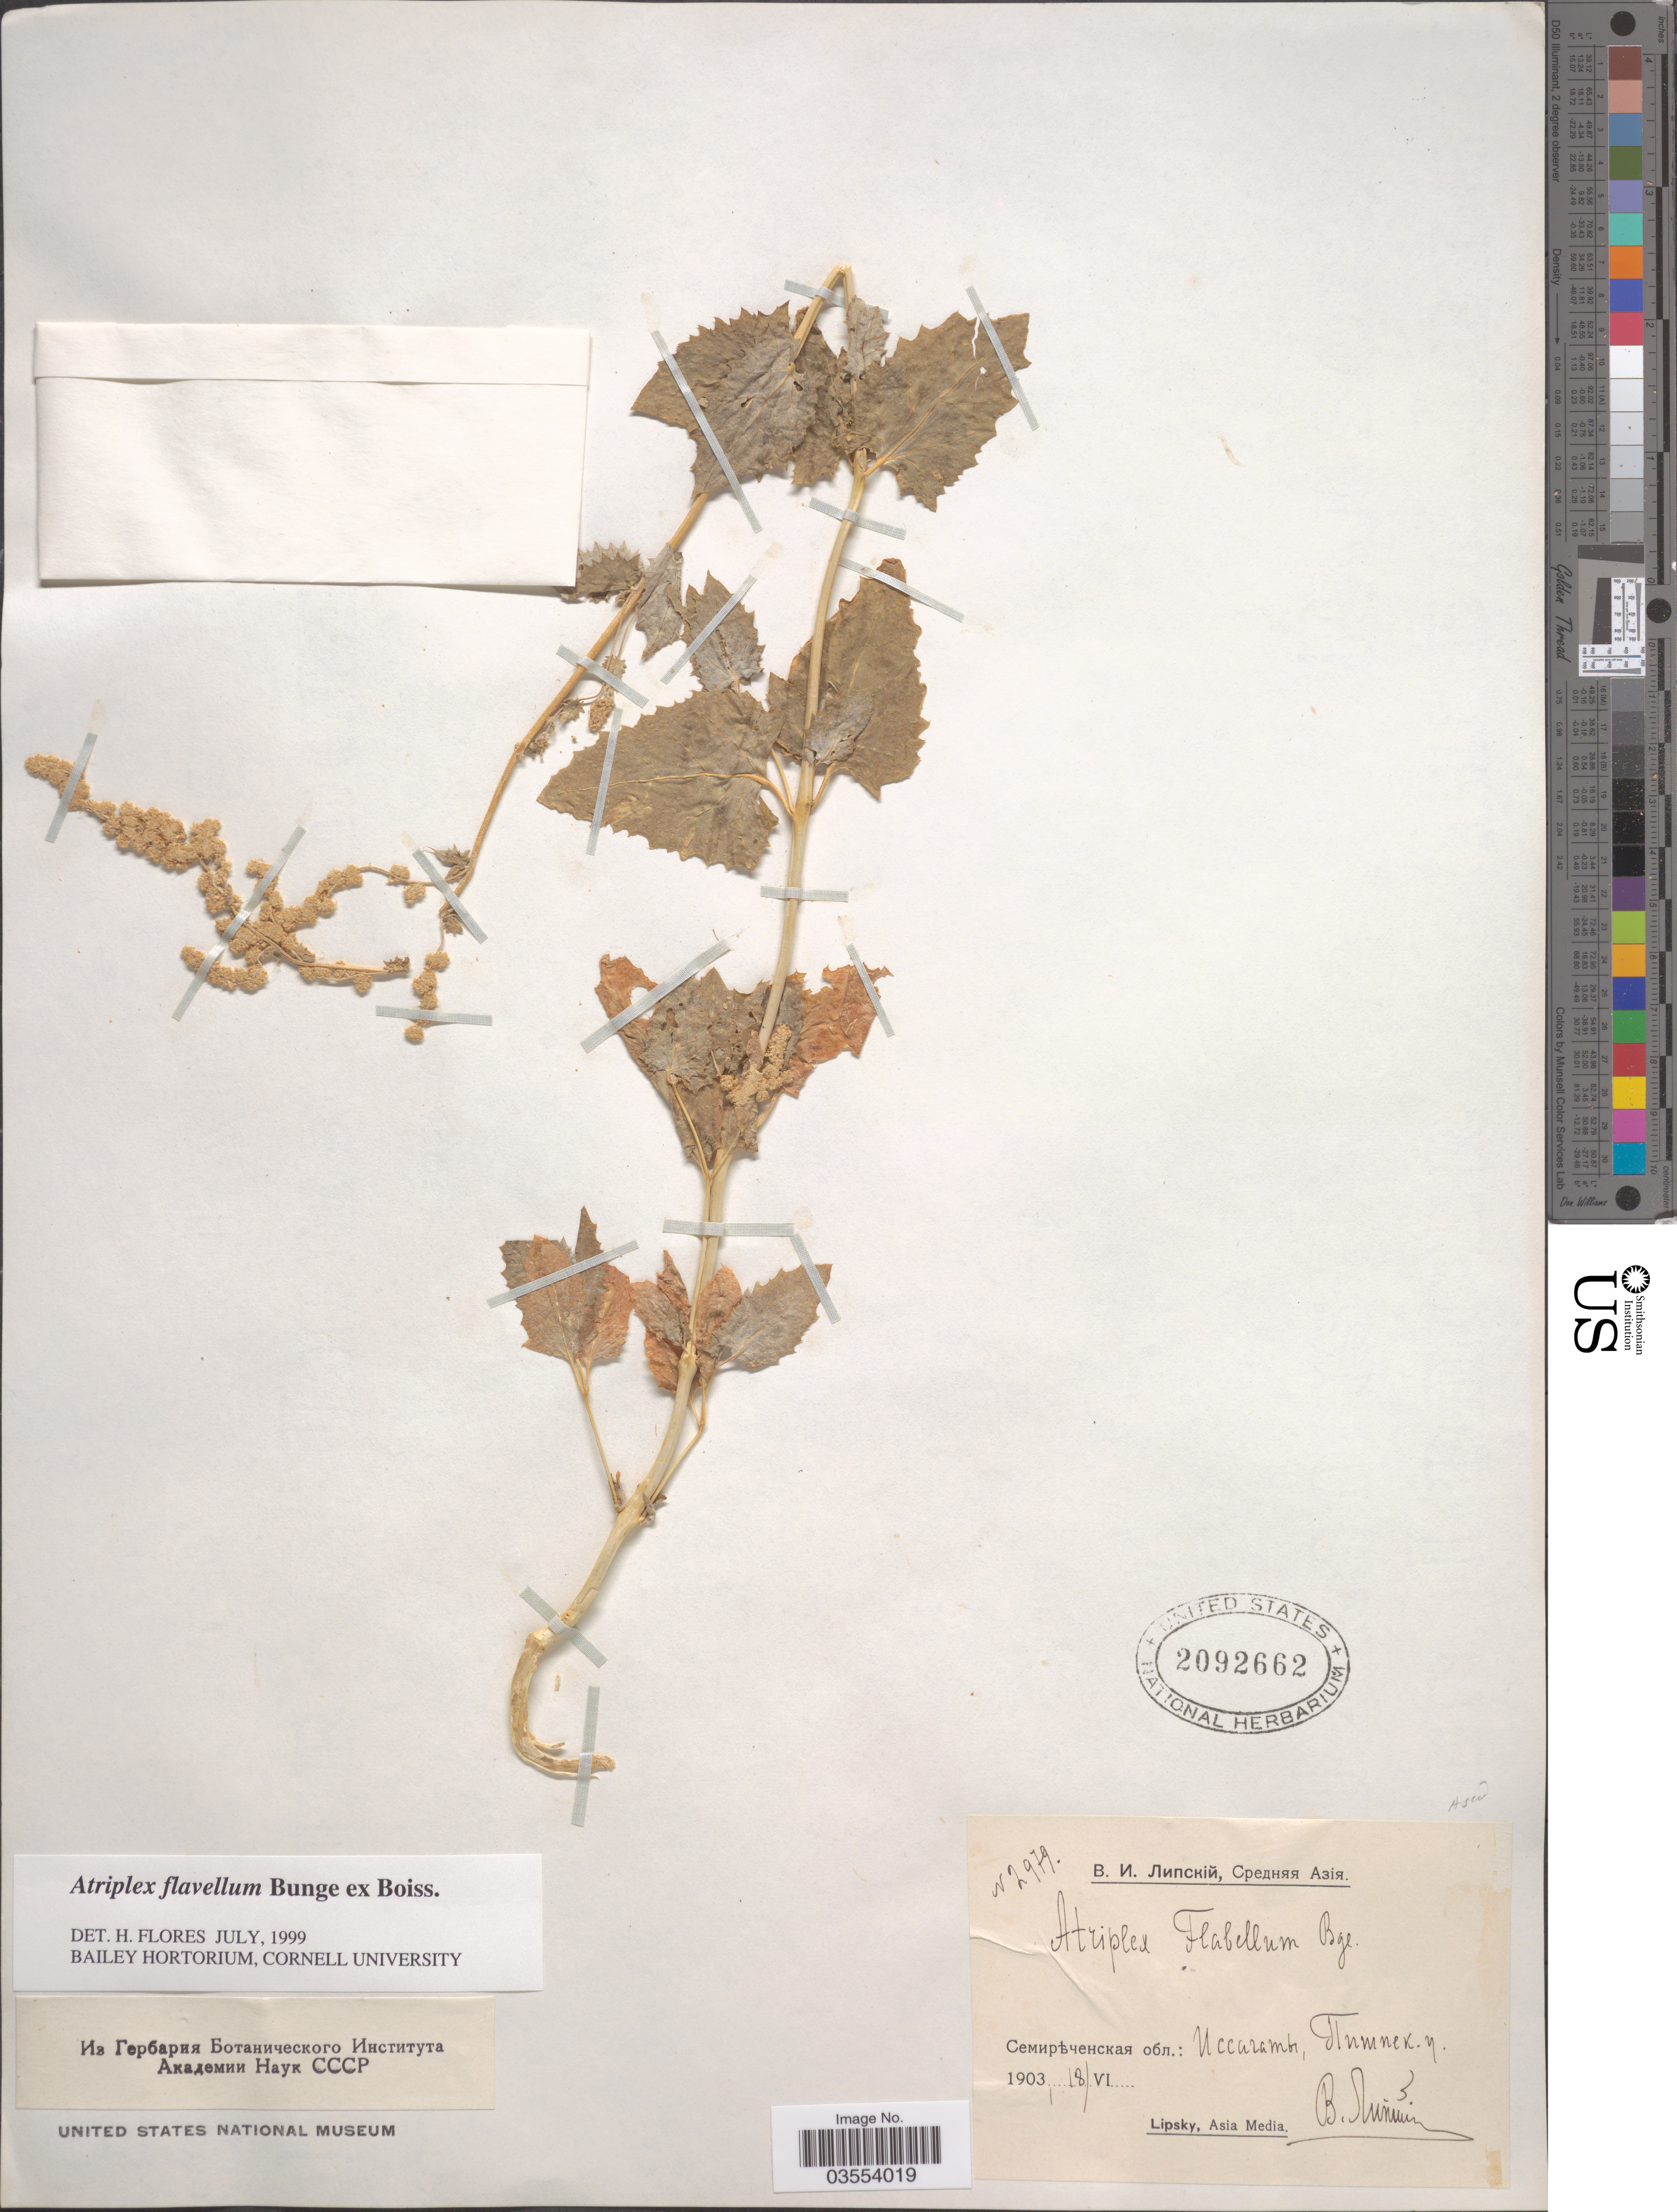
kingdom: Plantae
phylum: Tracheophyta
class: Magnoliopsida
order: Caryophyllales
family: Amaranthaceae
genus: Atriplex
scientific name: Atriplex flabellum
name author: Bunge & Boiss.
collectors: V. Lipskiy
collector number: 2979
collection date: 1903-06-18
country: Kyrgyzstan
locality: Issagaty.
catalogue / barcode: US 2092662